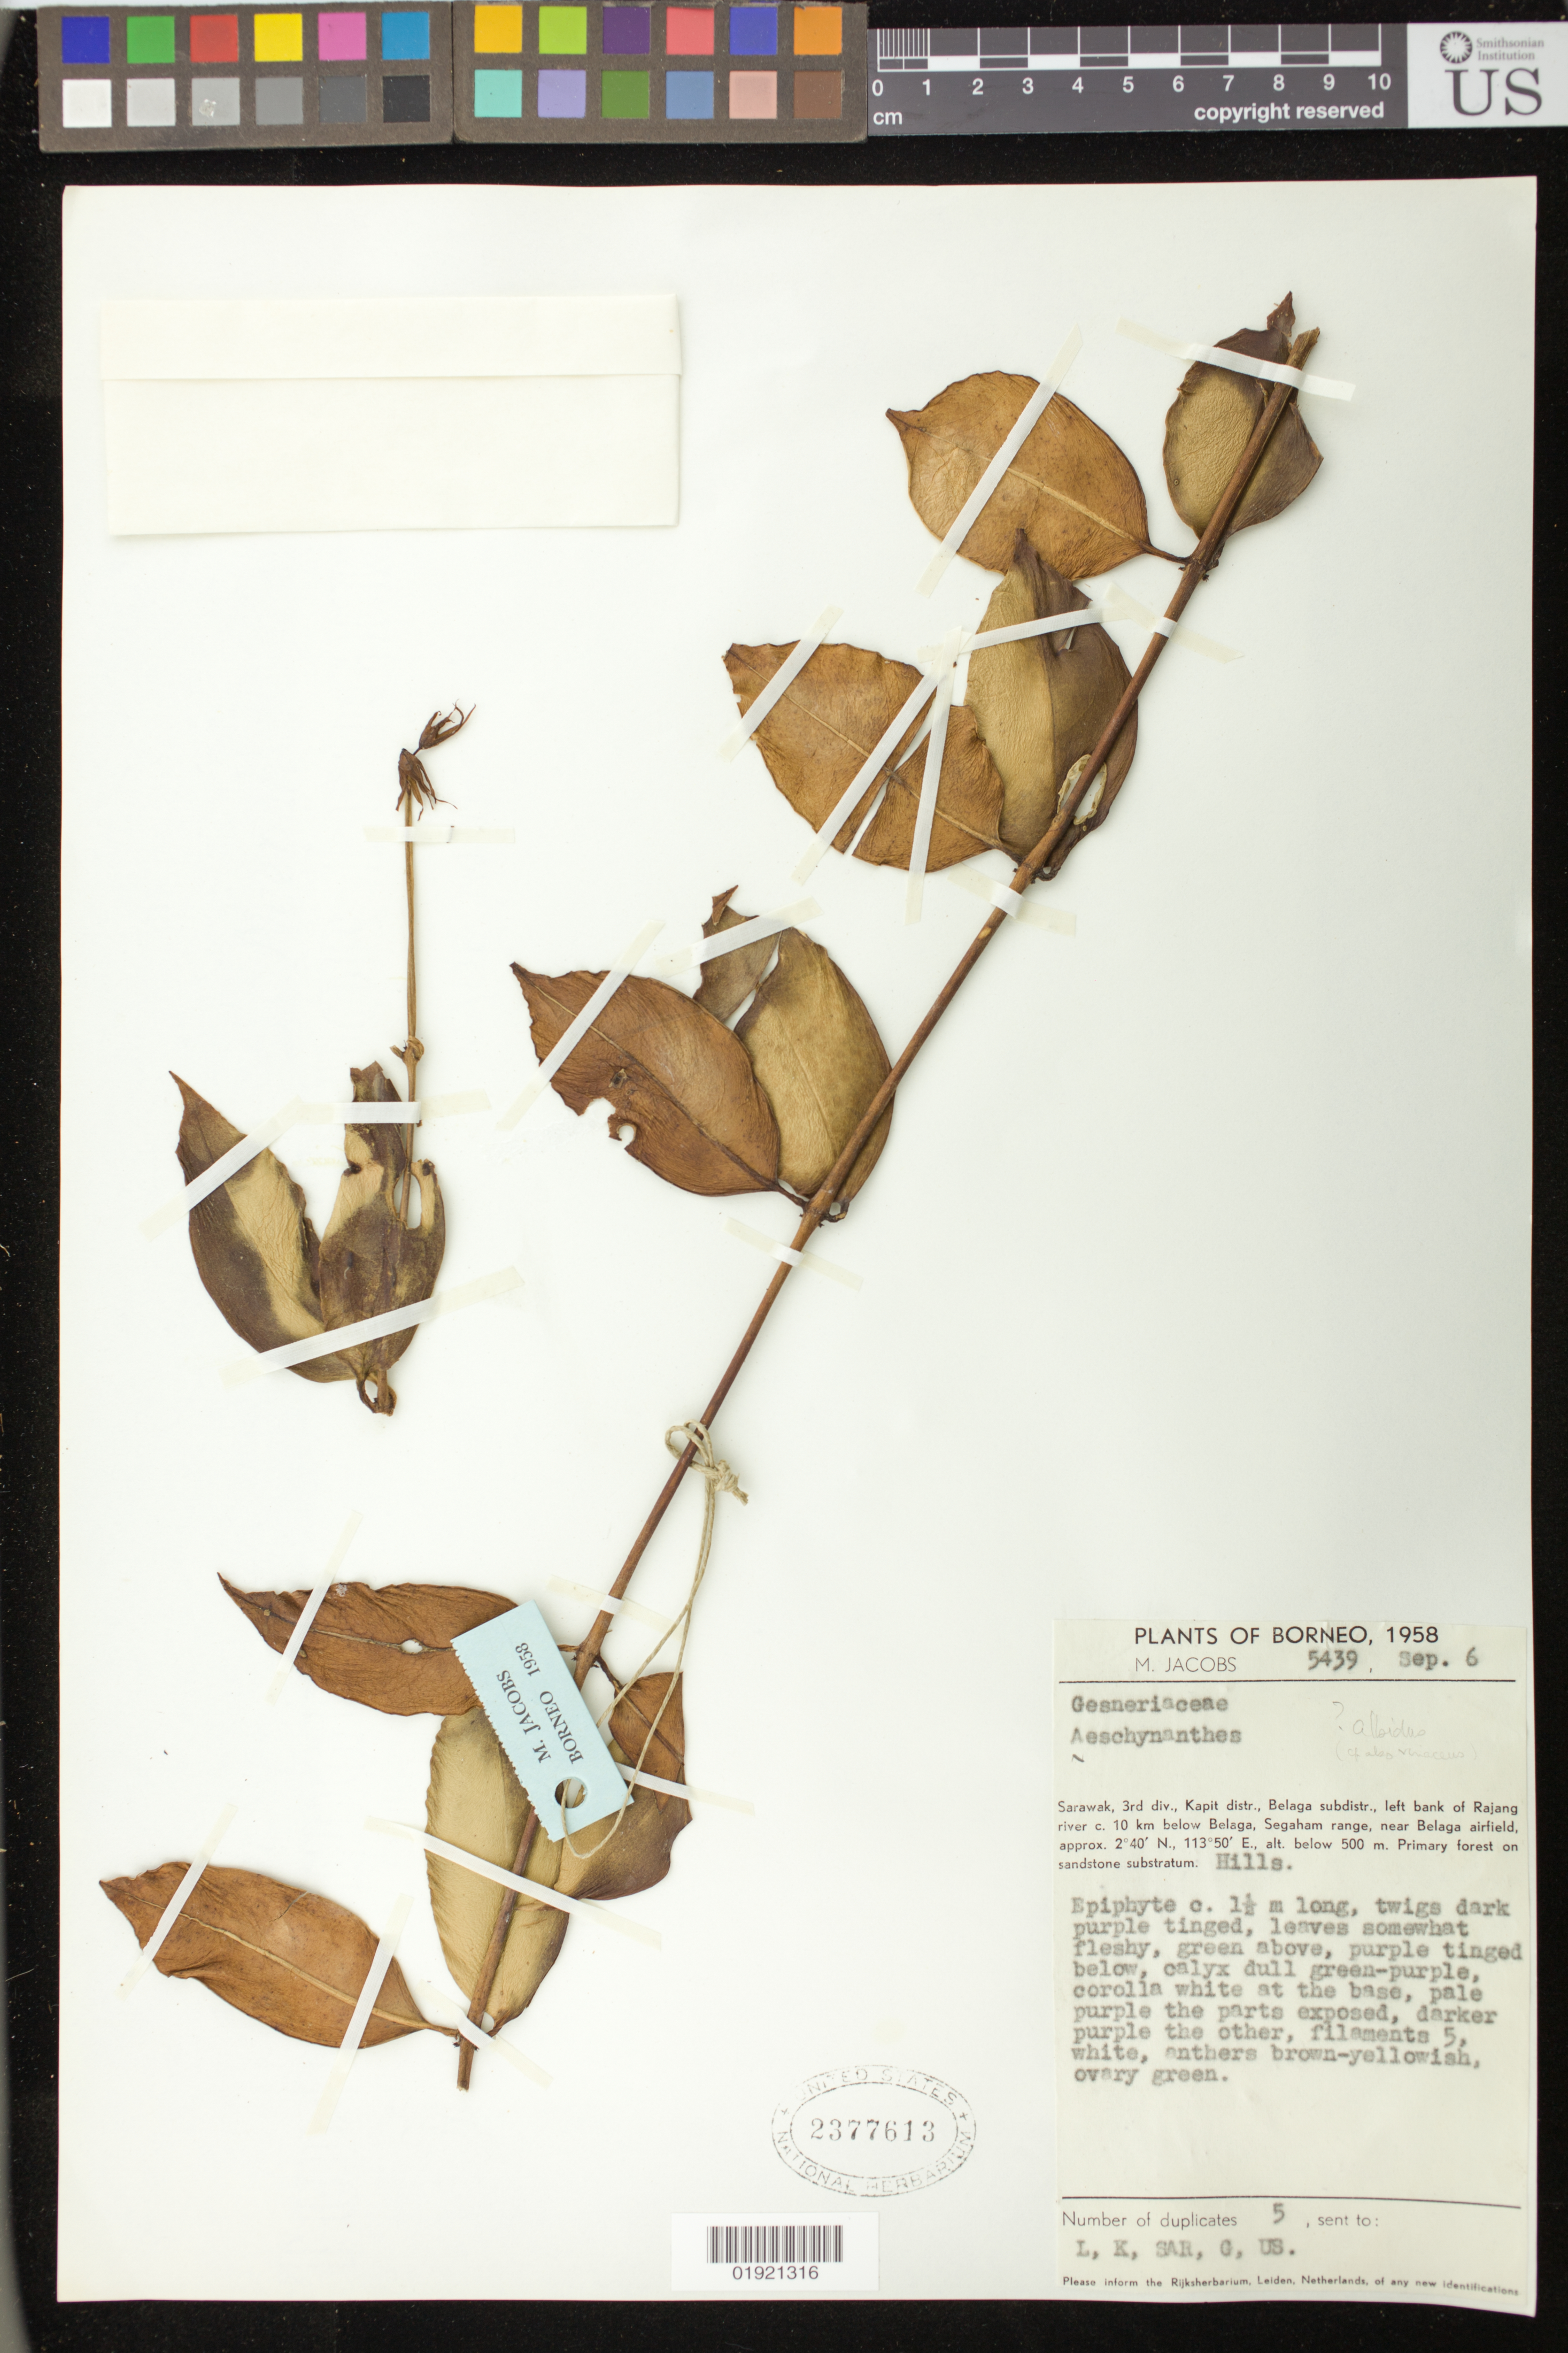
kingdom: Plantae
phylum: Tracheophyta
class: Magnoliopsida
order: Lamiales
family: Gesneriaceae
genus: Aeschynanthus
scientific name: Aeschynanthus albidus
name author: (Blume) Steud.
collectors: M. Jacobs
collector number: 5439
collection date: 1958-09-06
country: Malaysia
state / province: Sarawak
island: Borneo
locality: Borneo. Sarawak, 3rd div., Kapit distr., Belaga subdistr., left bank of Rajang river c. 10 km below Belaga, Segaham range, near Belaga airfield.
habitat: Primary forest on sandstone substratum. Hills.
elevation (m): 500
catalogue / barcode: US 2377613